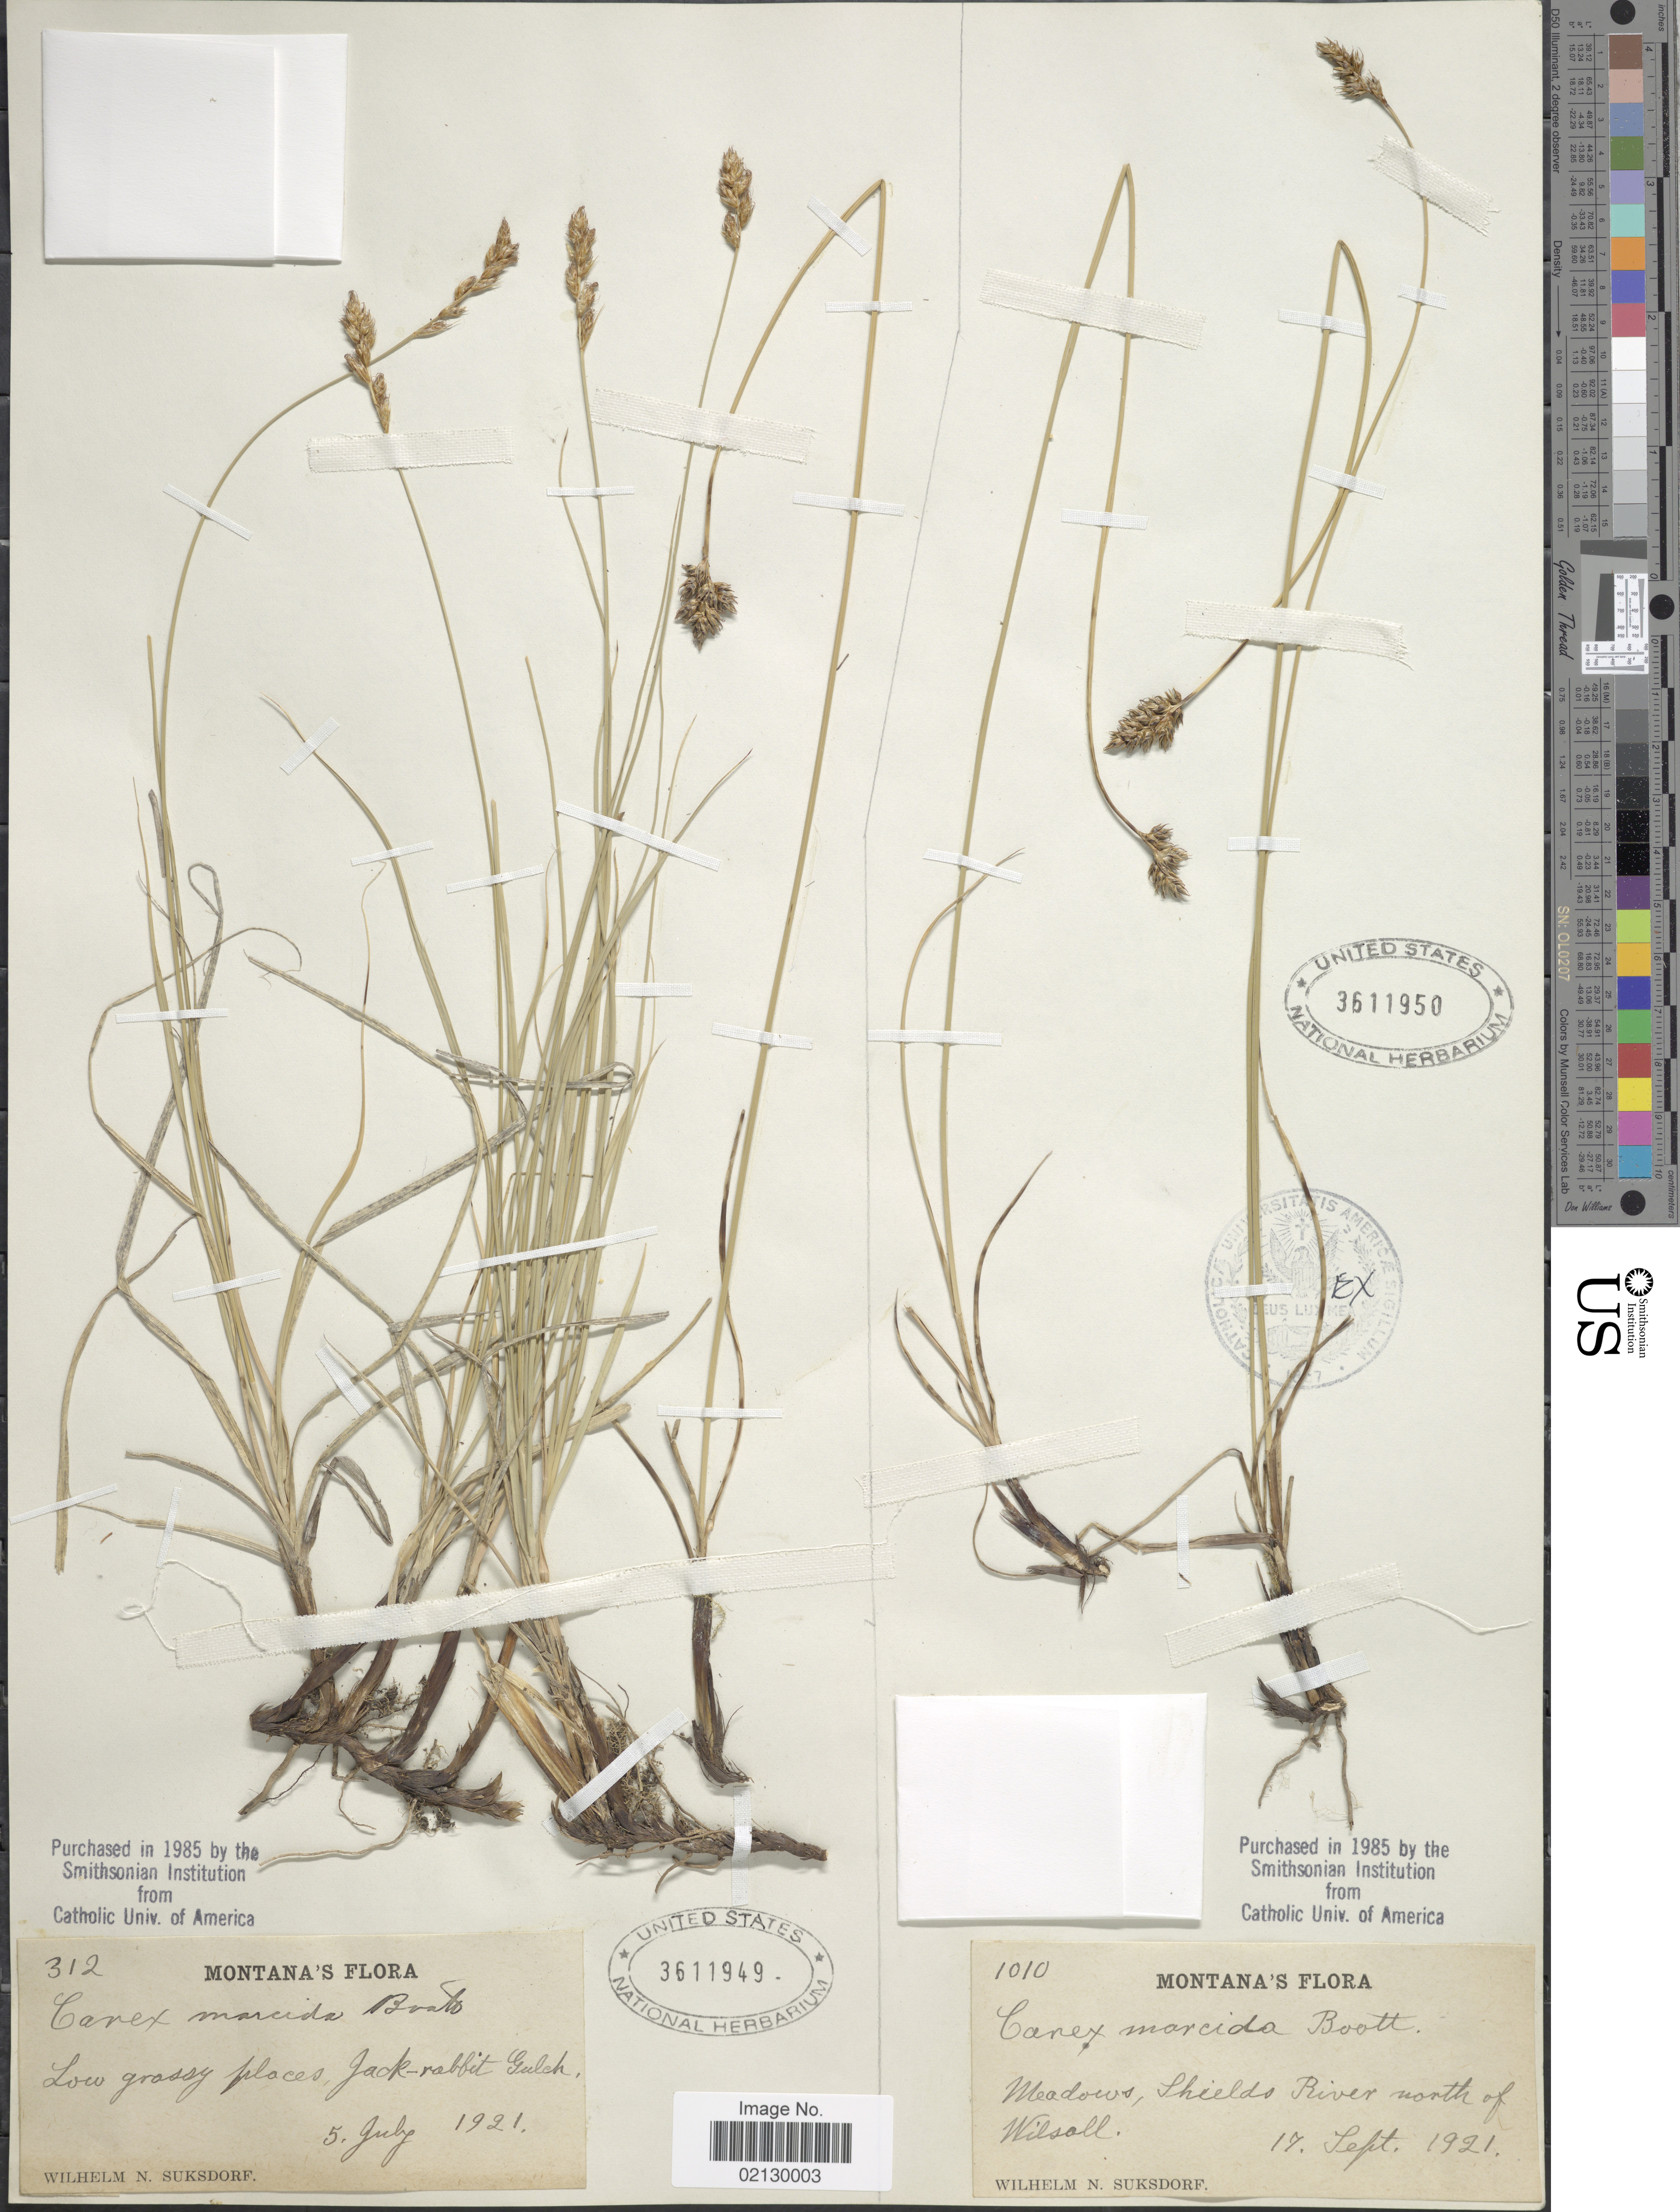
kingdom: Plantae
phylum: Tracheophyta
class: Liliopsida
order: Poales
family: Cyperaceae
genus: Carex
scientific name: Carex praegracilis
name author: W. Boott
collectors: W. N. Suksdorf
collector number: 1010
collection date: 1921-09-17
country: United States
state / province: Montana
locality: Meadows Shields River north of Wilsall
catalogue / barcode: US 3611950-2